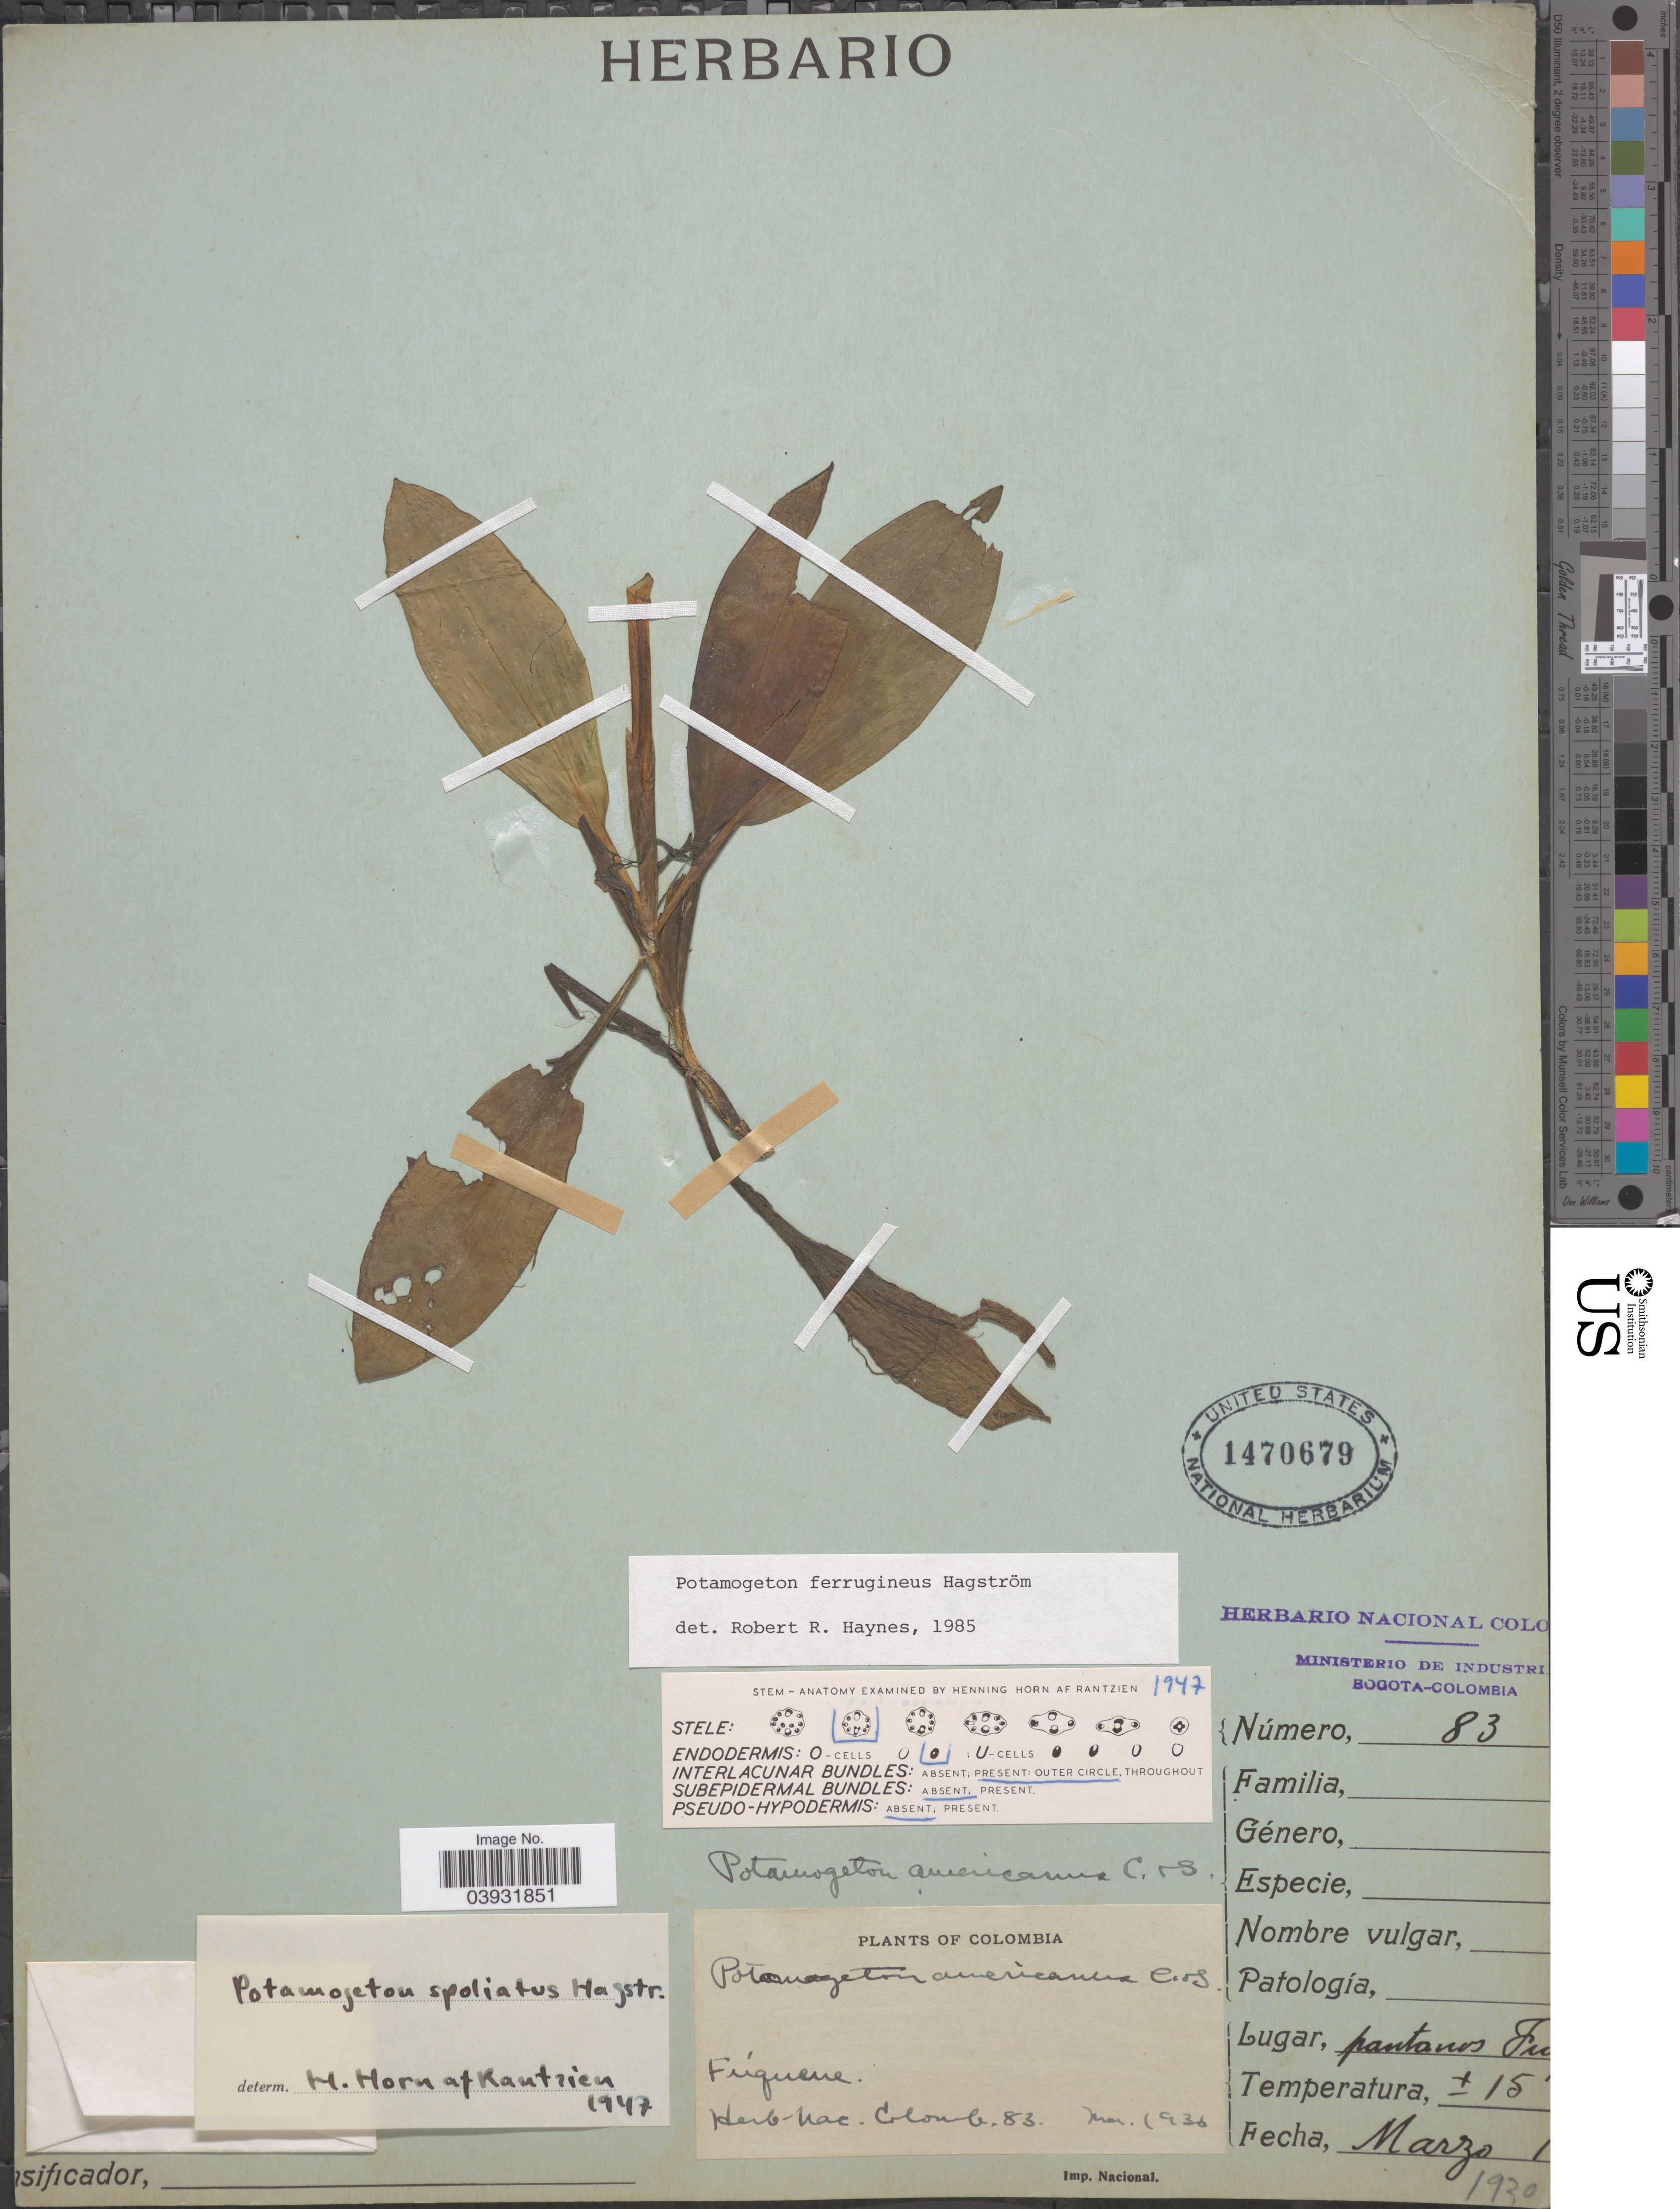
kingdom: Plantae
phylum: Tracheophyta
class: Liliopsida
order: Alismatales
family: Potamogetonaceae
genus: Potamogeton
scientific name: Potamogeton ferrugineus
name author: Hagstr.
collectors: ex herb. Nac. Colomb.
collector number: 83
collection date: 1936-03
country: Colombia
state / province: Bogota D.C.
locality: Fúguene.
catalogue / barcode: US 1470679